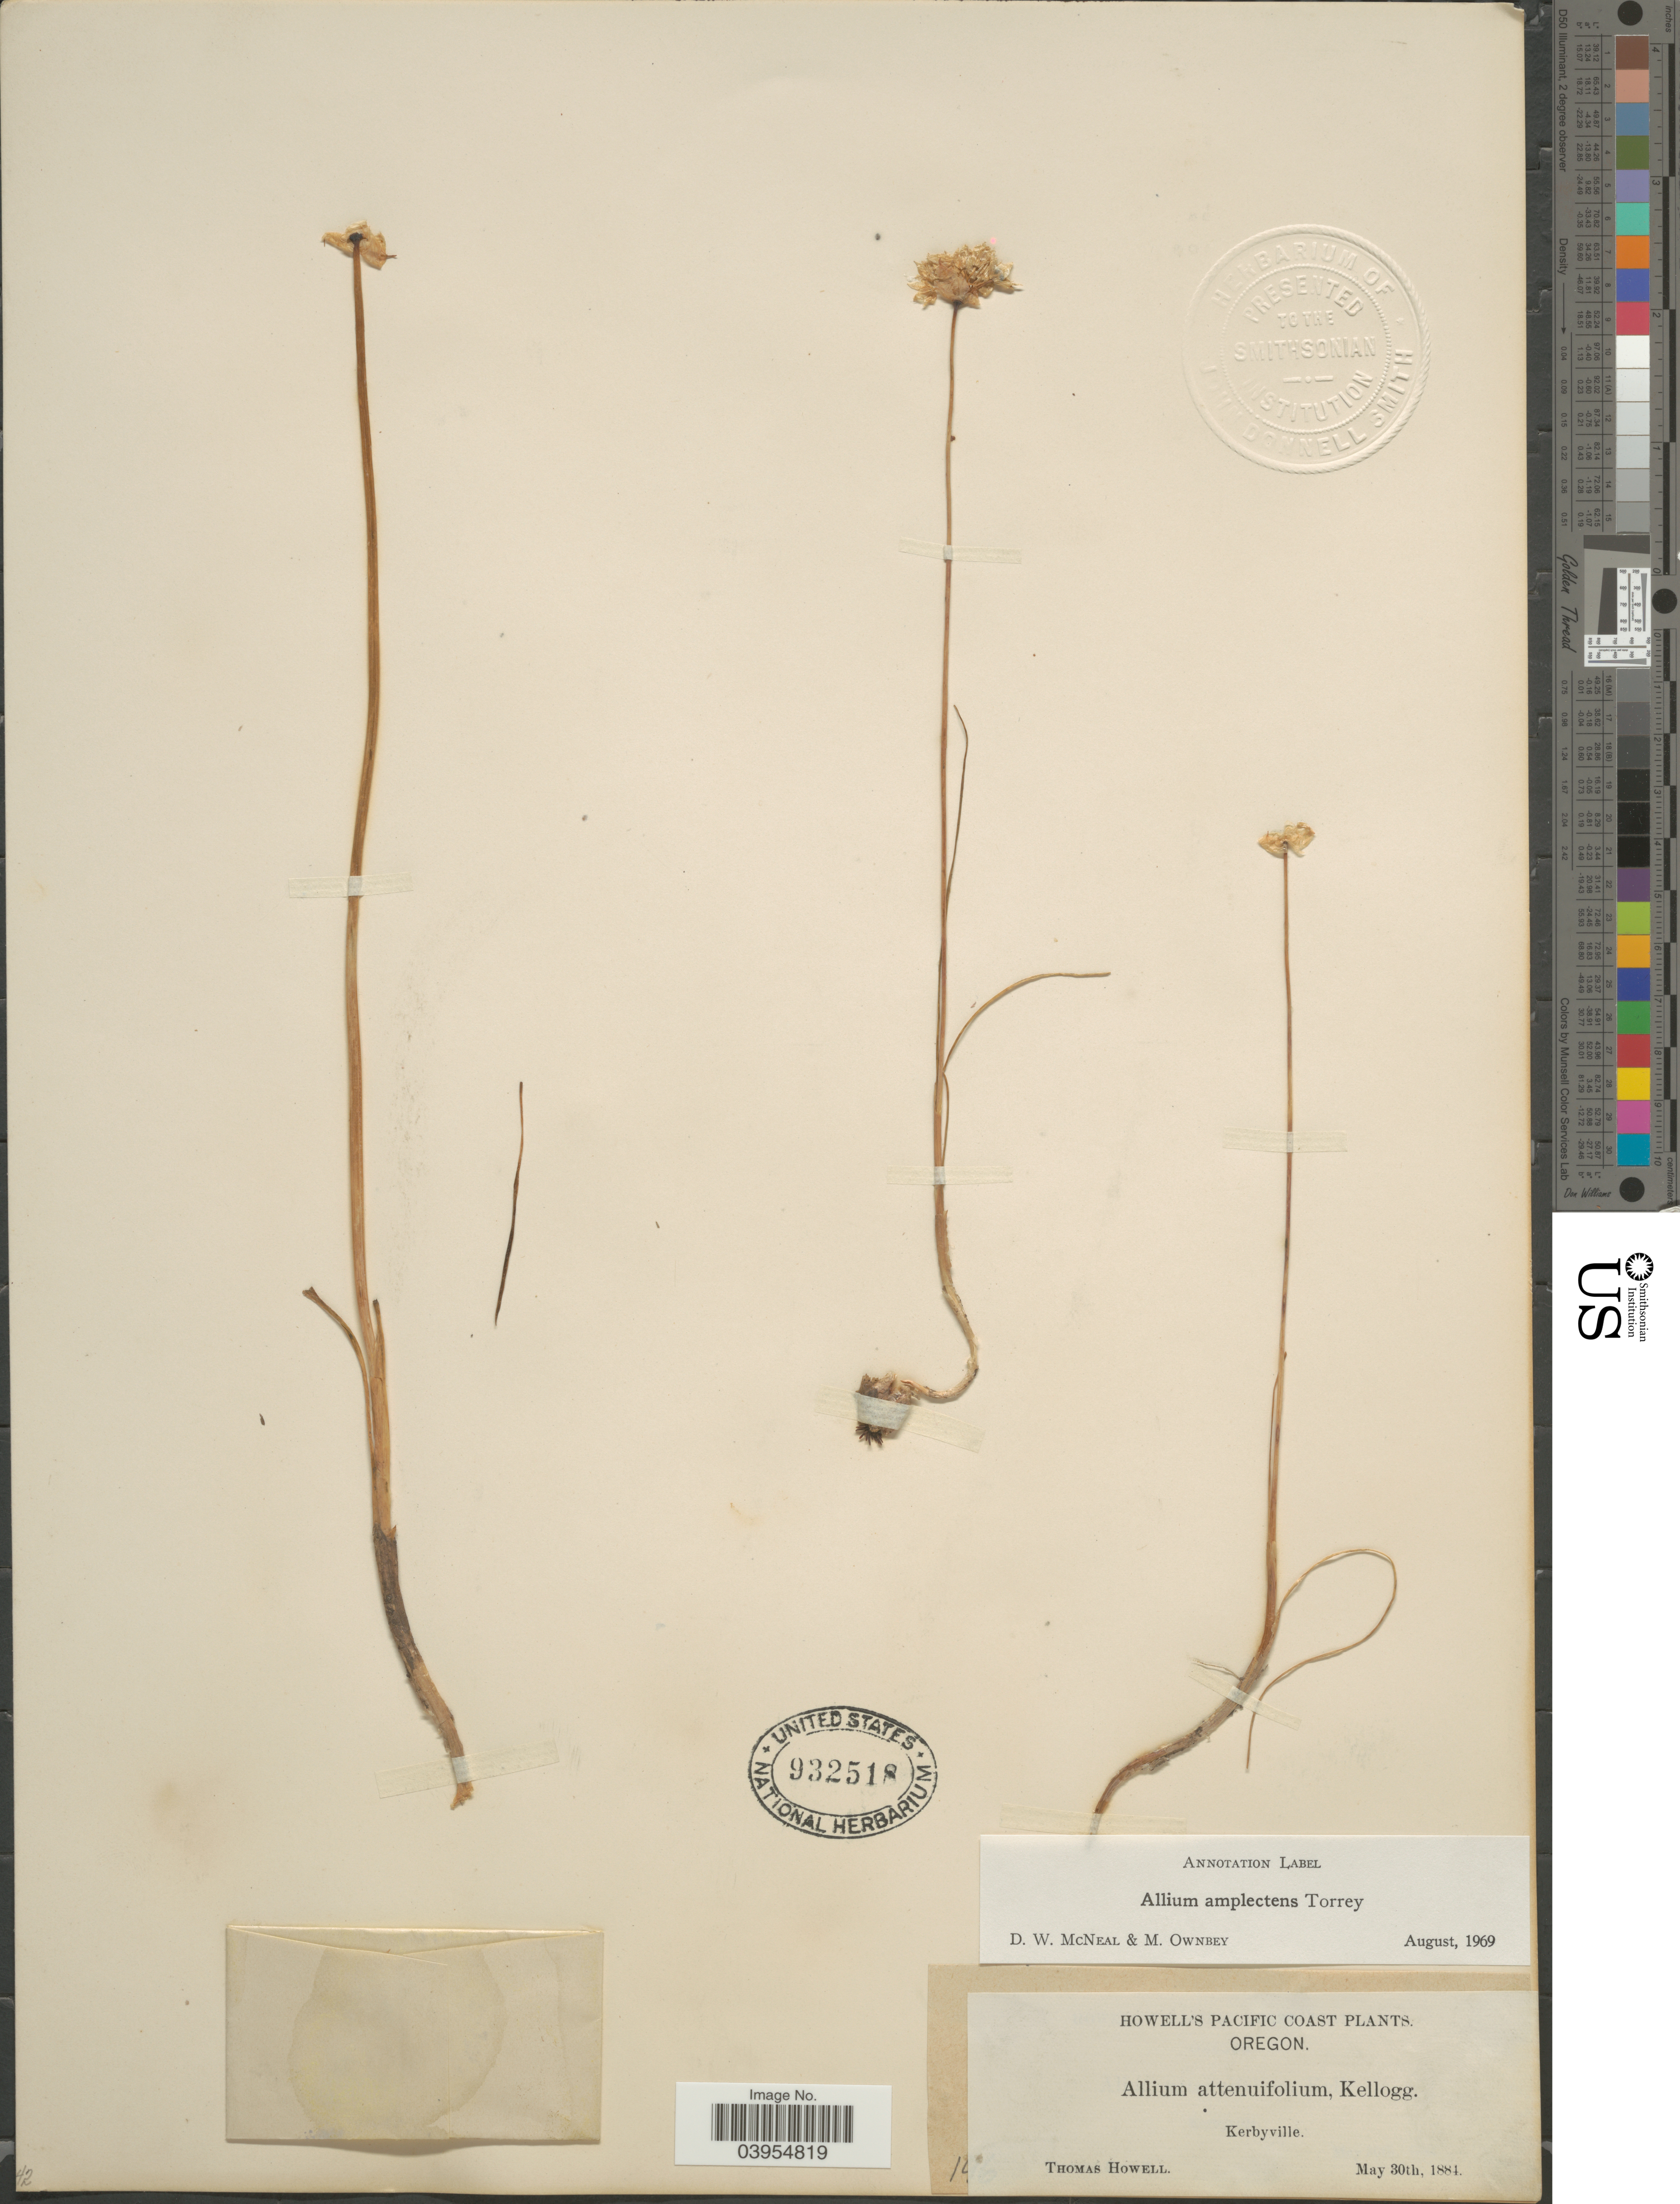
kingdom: Plantae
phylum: Tracheophyta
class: Liliopsida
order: Asparagales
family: Amaryllidaceae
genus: Allium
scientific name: Allium amplectens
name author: Torr.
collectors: T. Howell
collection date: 1884-05-30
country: United States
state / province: Oregon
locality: Pacific Coast. Kerbyville.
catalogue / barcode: US 932518